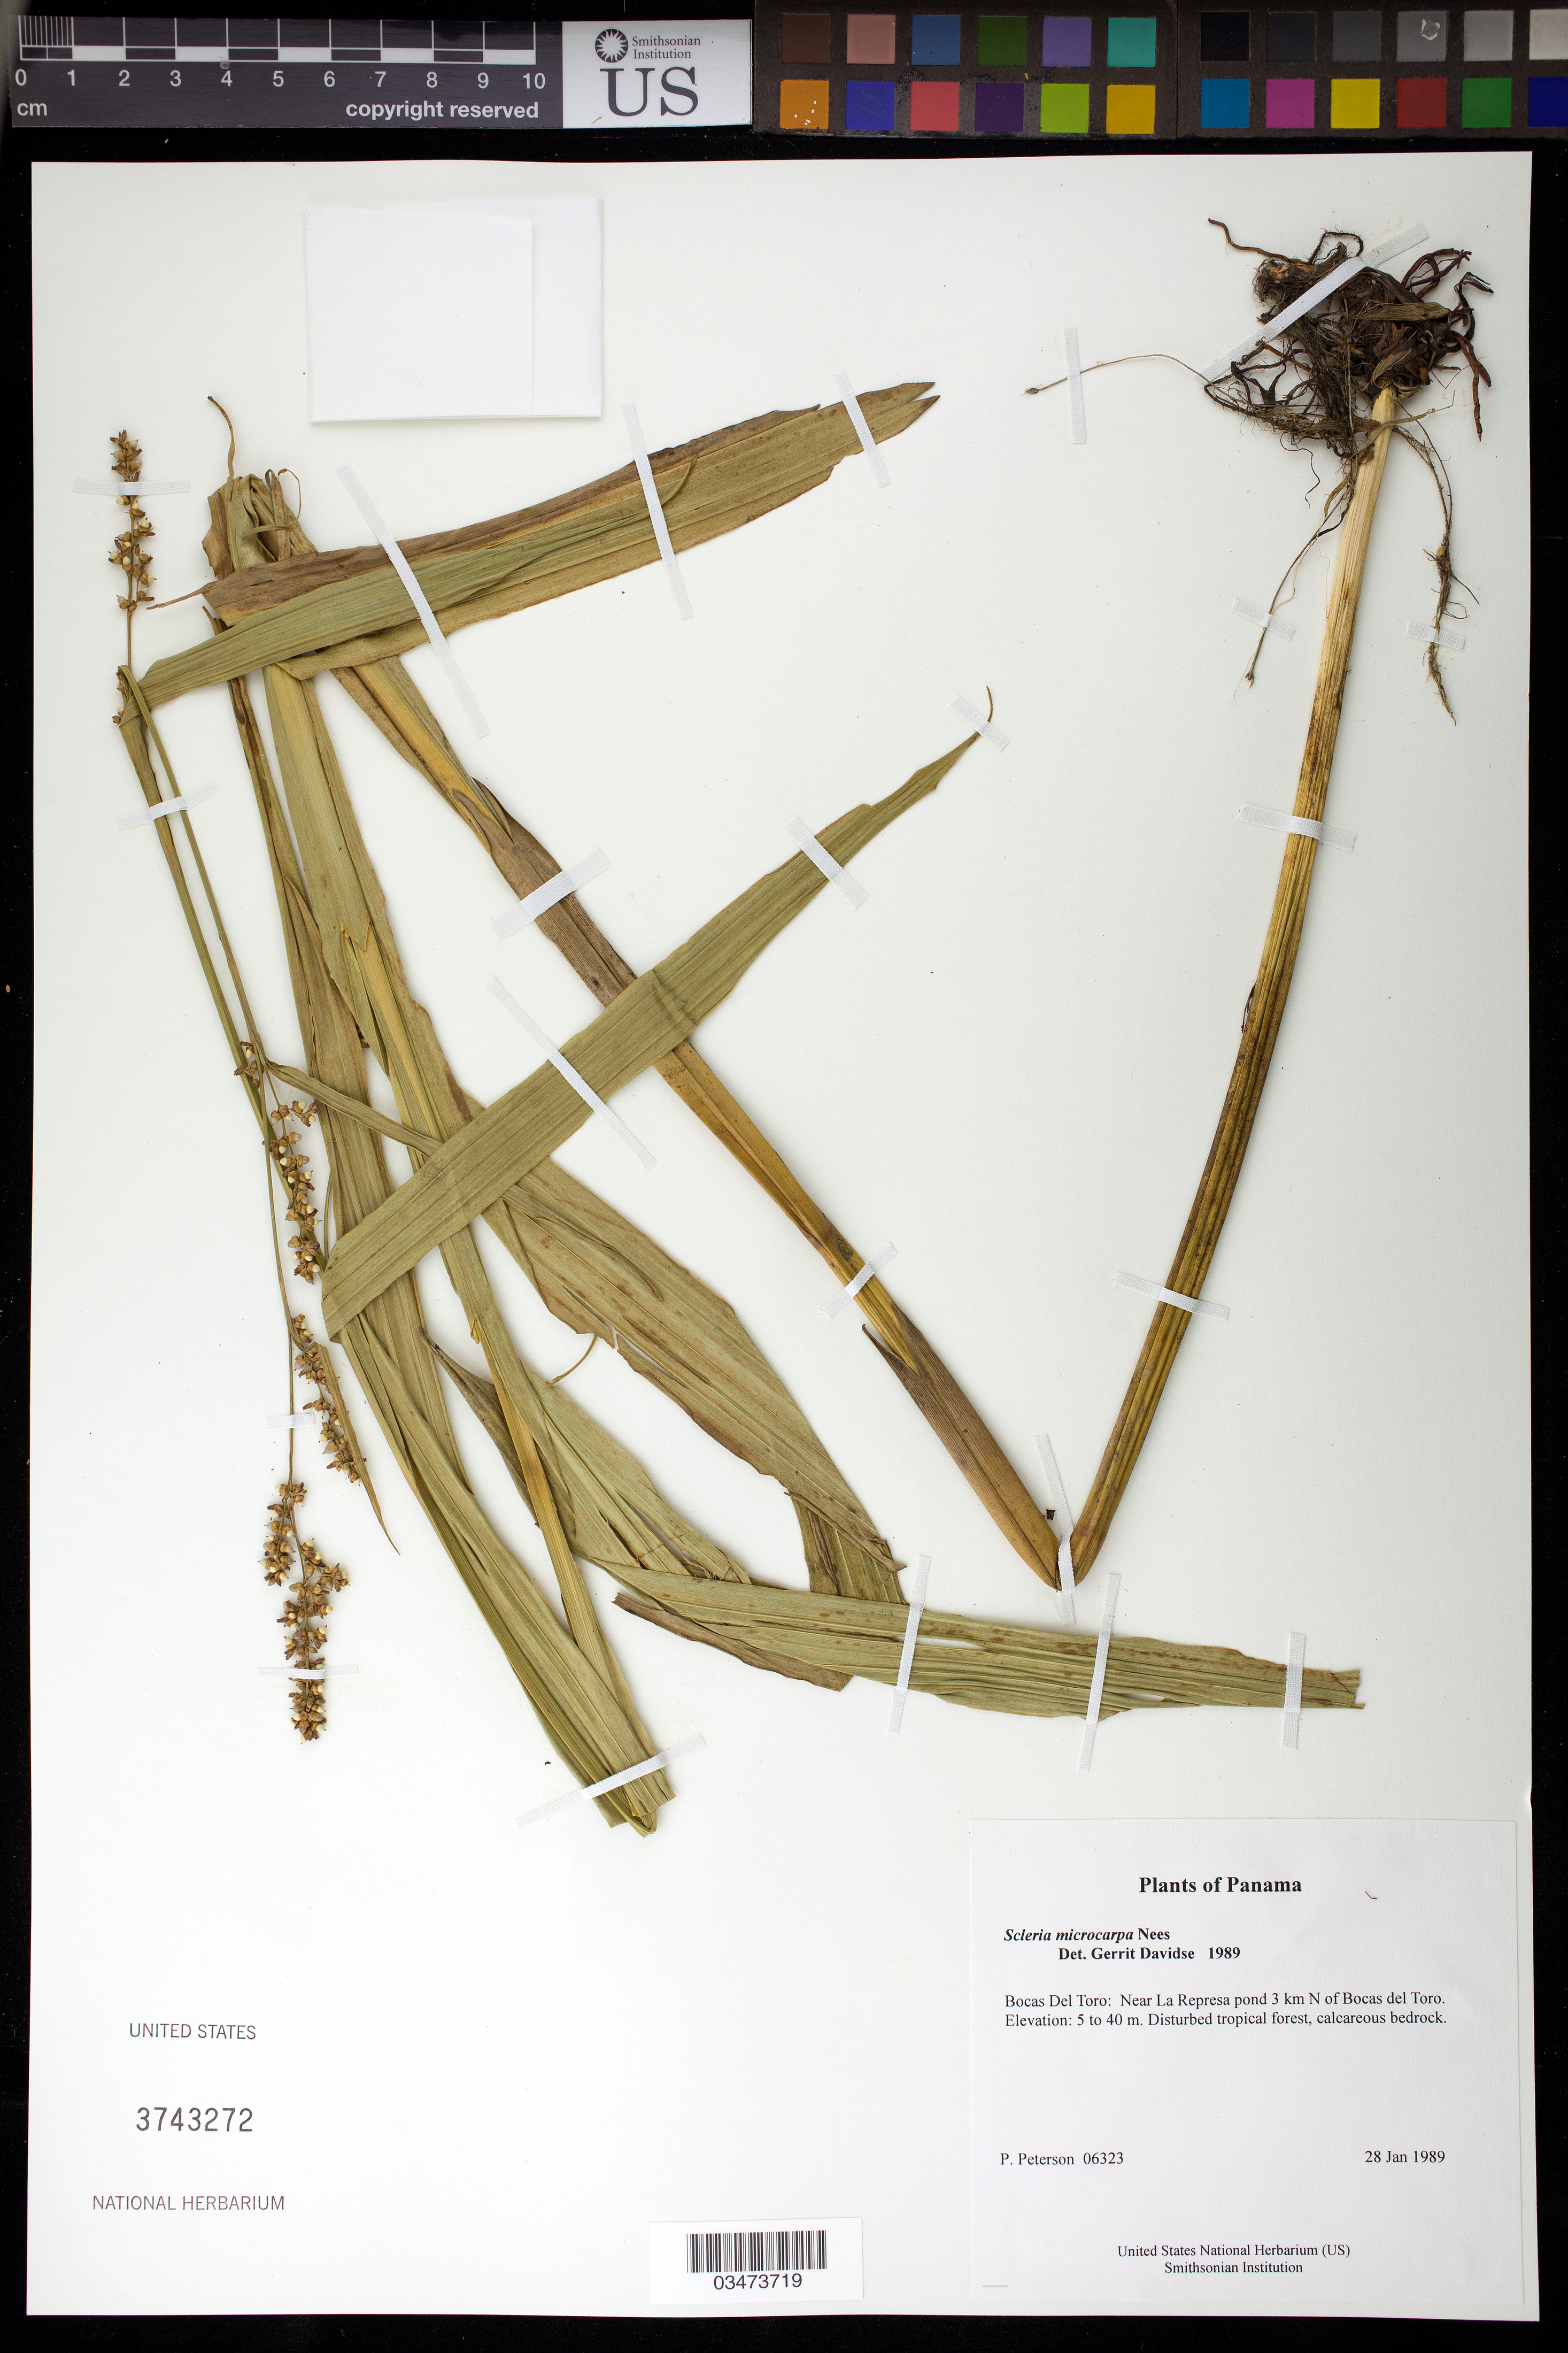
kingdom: Plantae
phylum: Tracheophyta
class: Liliopsida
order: Poales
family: Cyperaceae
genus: Scleria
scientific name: Scleria microcarpa var. subeggersiana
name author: Kük. ex O.C. Schmidt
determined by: Strong, Mark T., (BOT), Smithsonian Institution - National Museum of Natural History (UNITED STATES)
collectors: P. M. Peterson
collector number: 06323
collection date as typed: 28 Jan 1989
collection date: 1989-01-28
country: Panama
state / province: Bocas del Toro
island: Colón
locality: Near La Represa pond 3 km N of Bocas del Toro.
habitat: Disturbed tropical forest, calcareous bedrock.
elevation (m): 5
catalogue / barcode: US 3743272